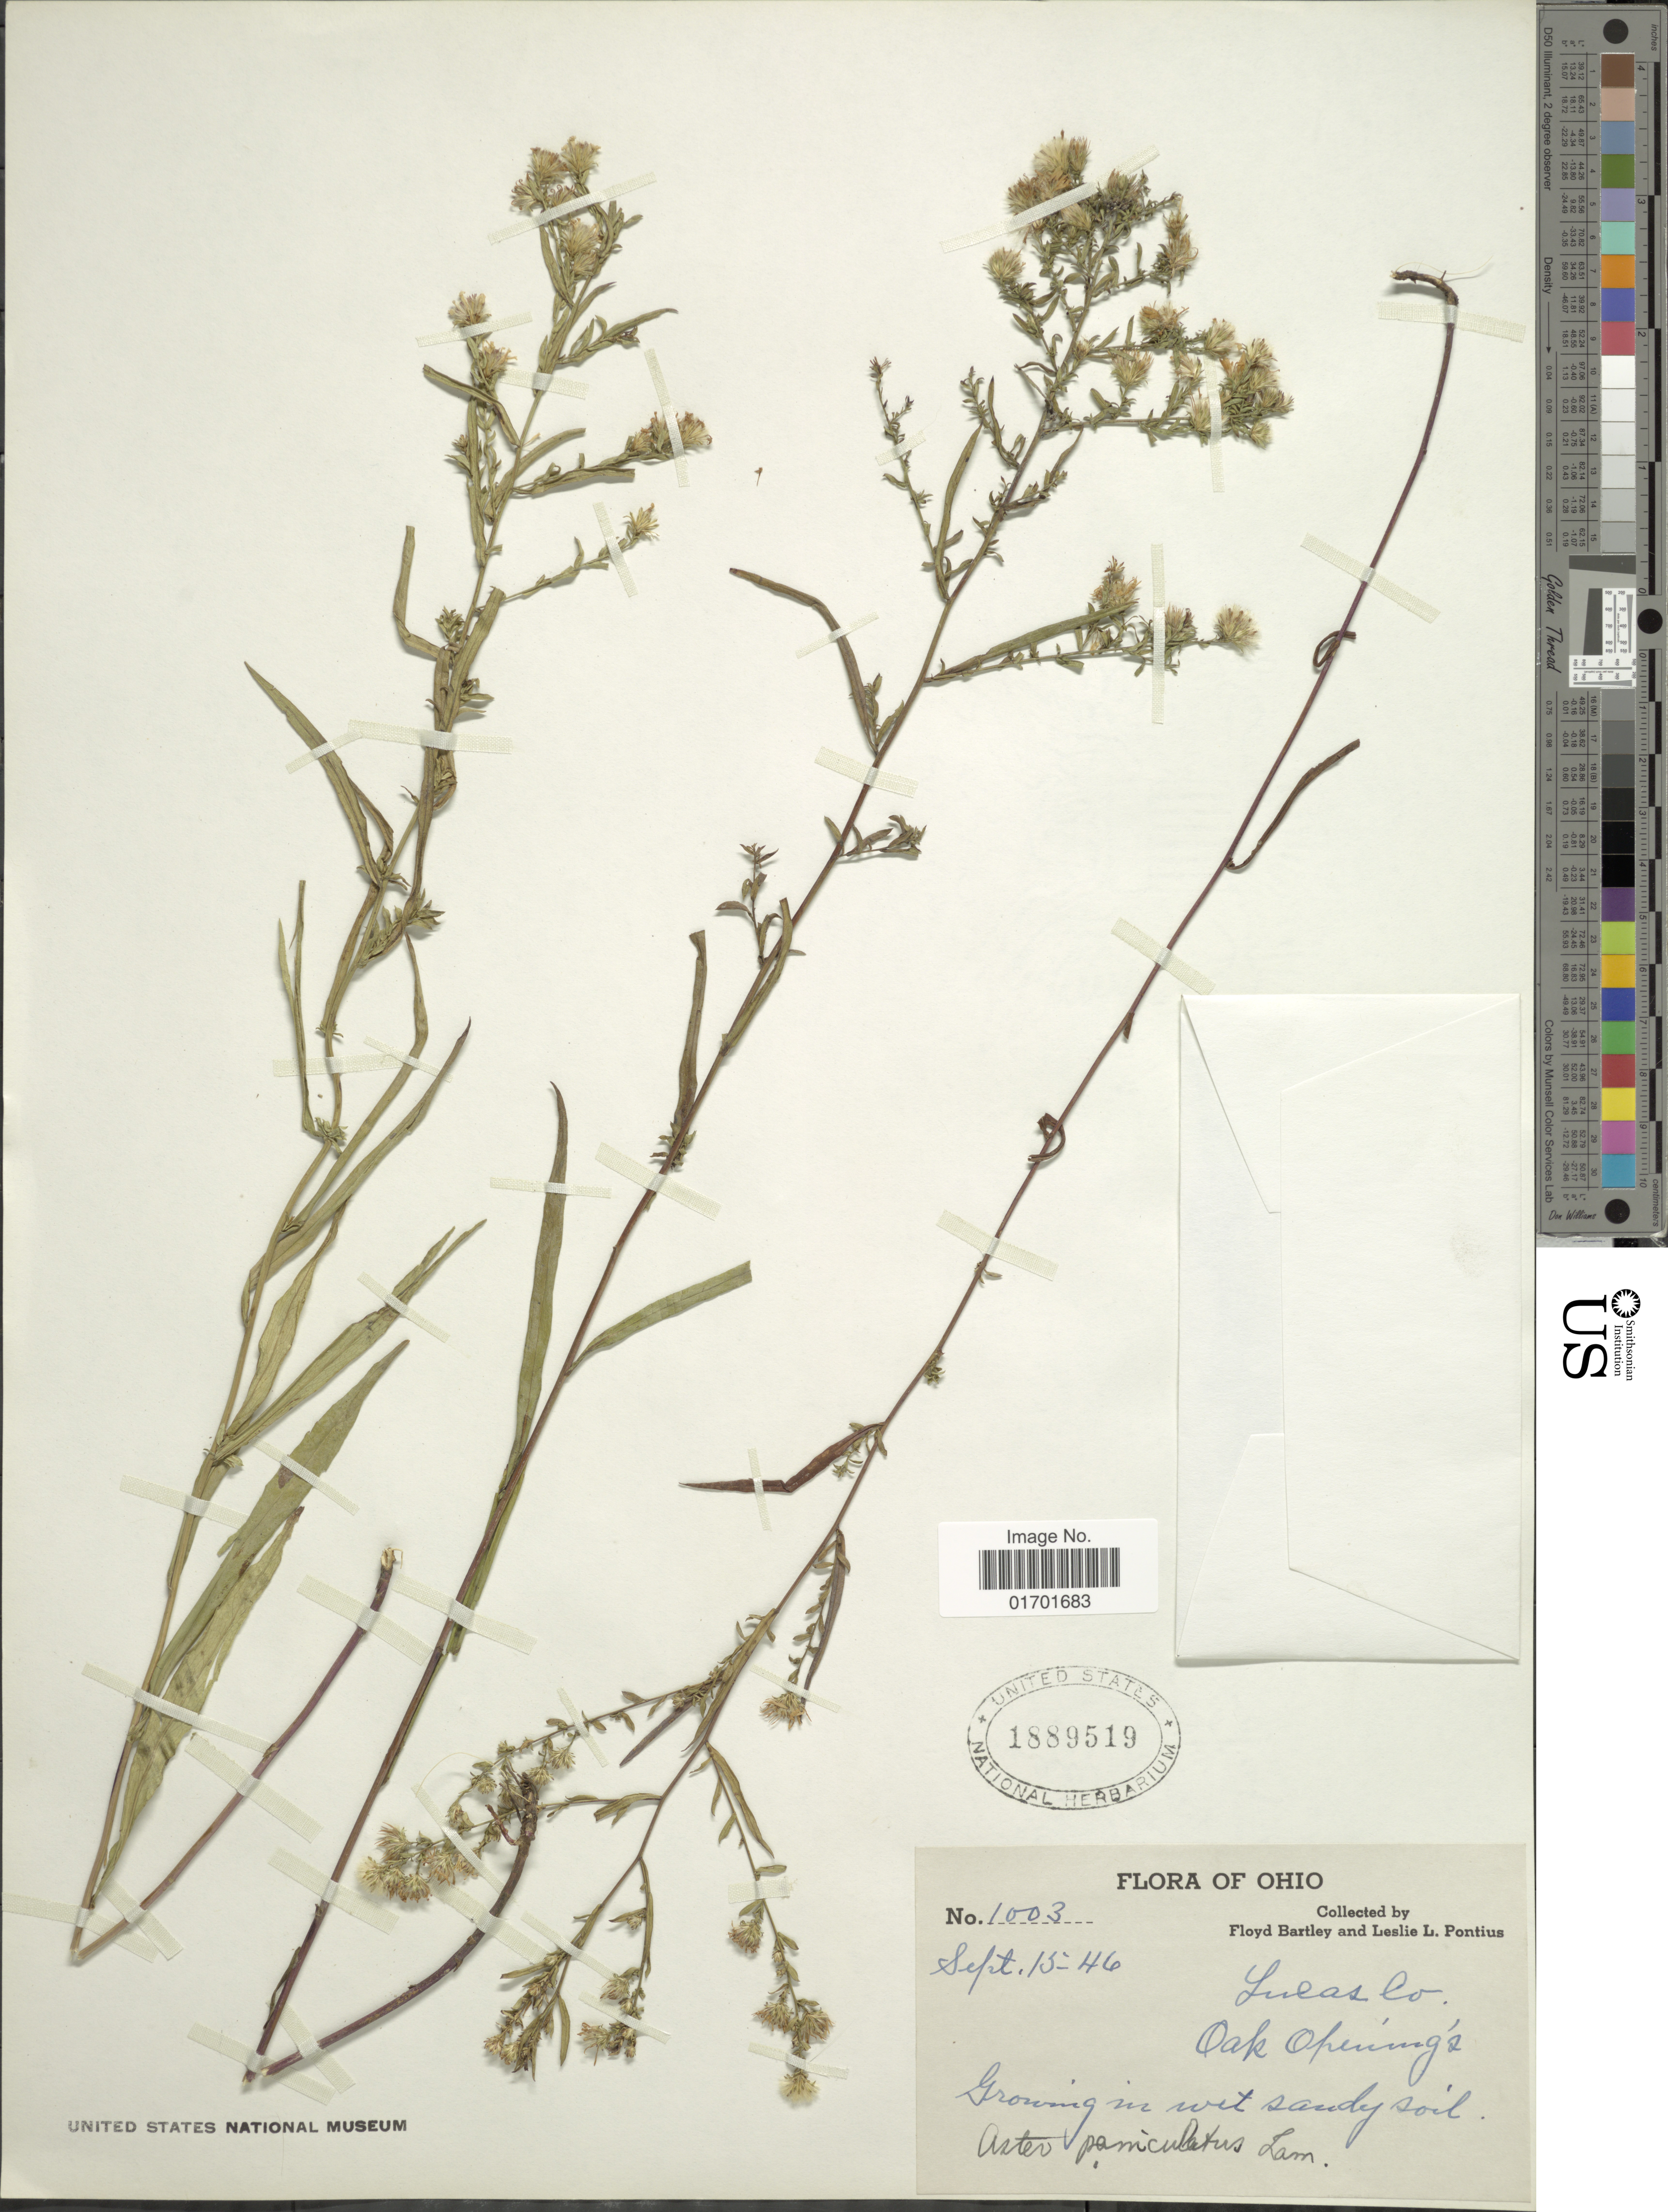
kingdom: Plantae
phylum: Tracheophyta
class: Magnoliopsida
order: Asterales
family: Asteraceae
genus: Symphyotrichum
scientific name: Symphyotrichum lanceolatum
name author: (Willd.) G.L. Nesom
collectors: F. Bartley & L. Pontius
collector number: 1003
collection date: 1946-09-15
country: United States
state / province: Ohio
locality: Lucas Co., Oak Opening's.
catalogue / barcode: US 1889519